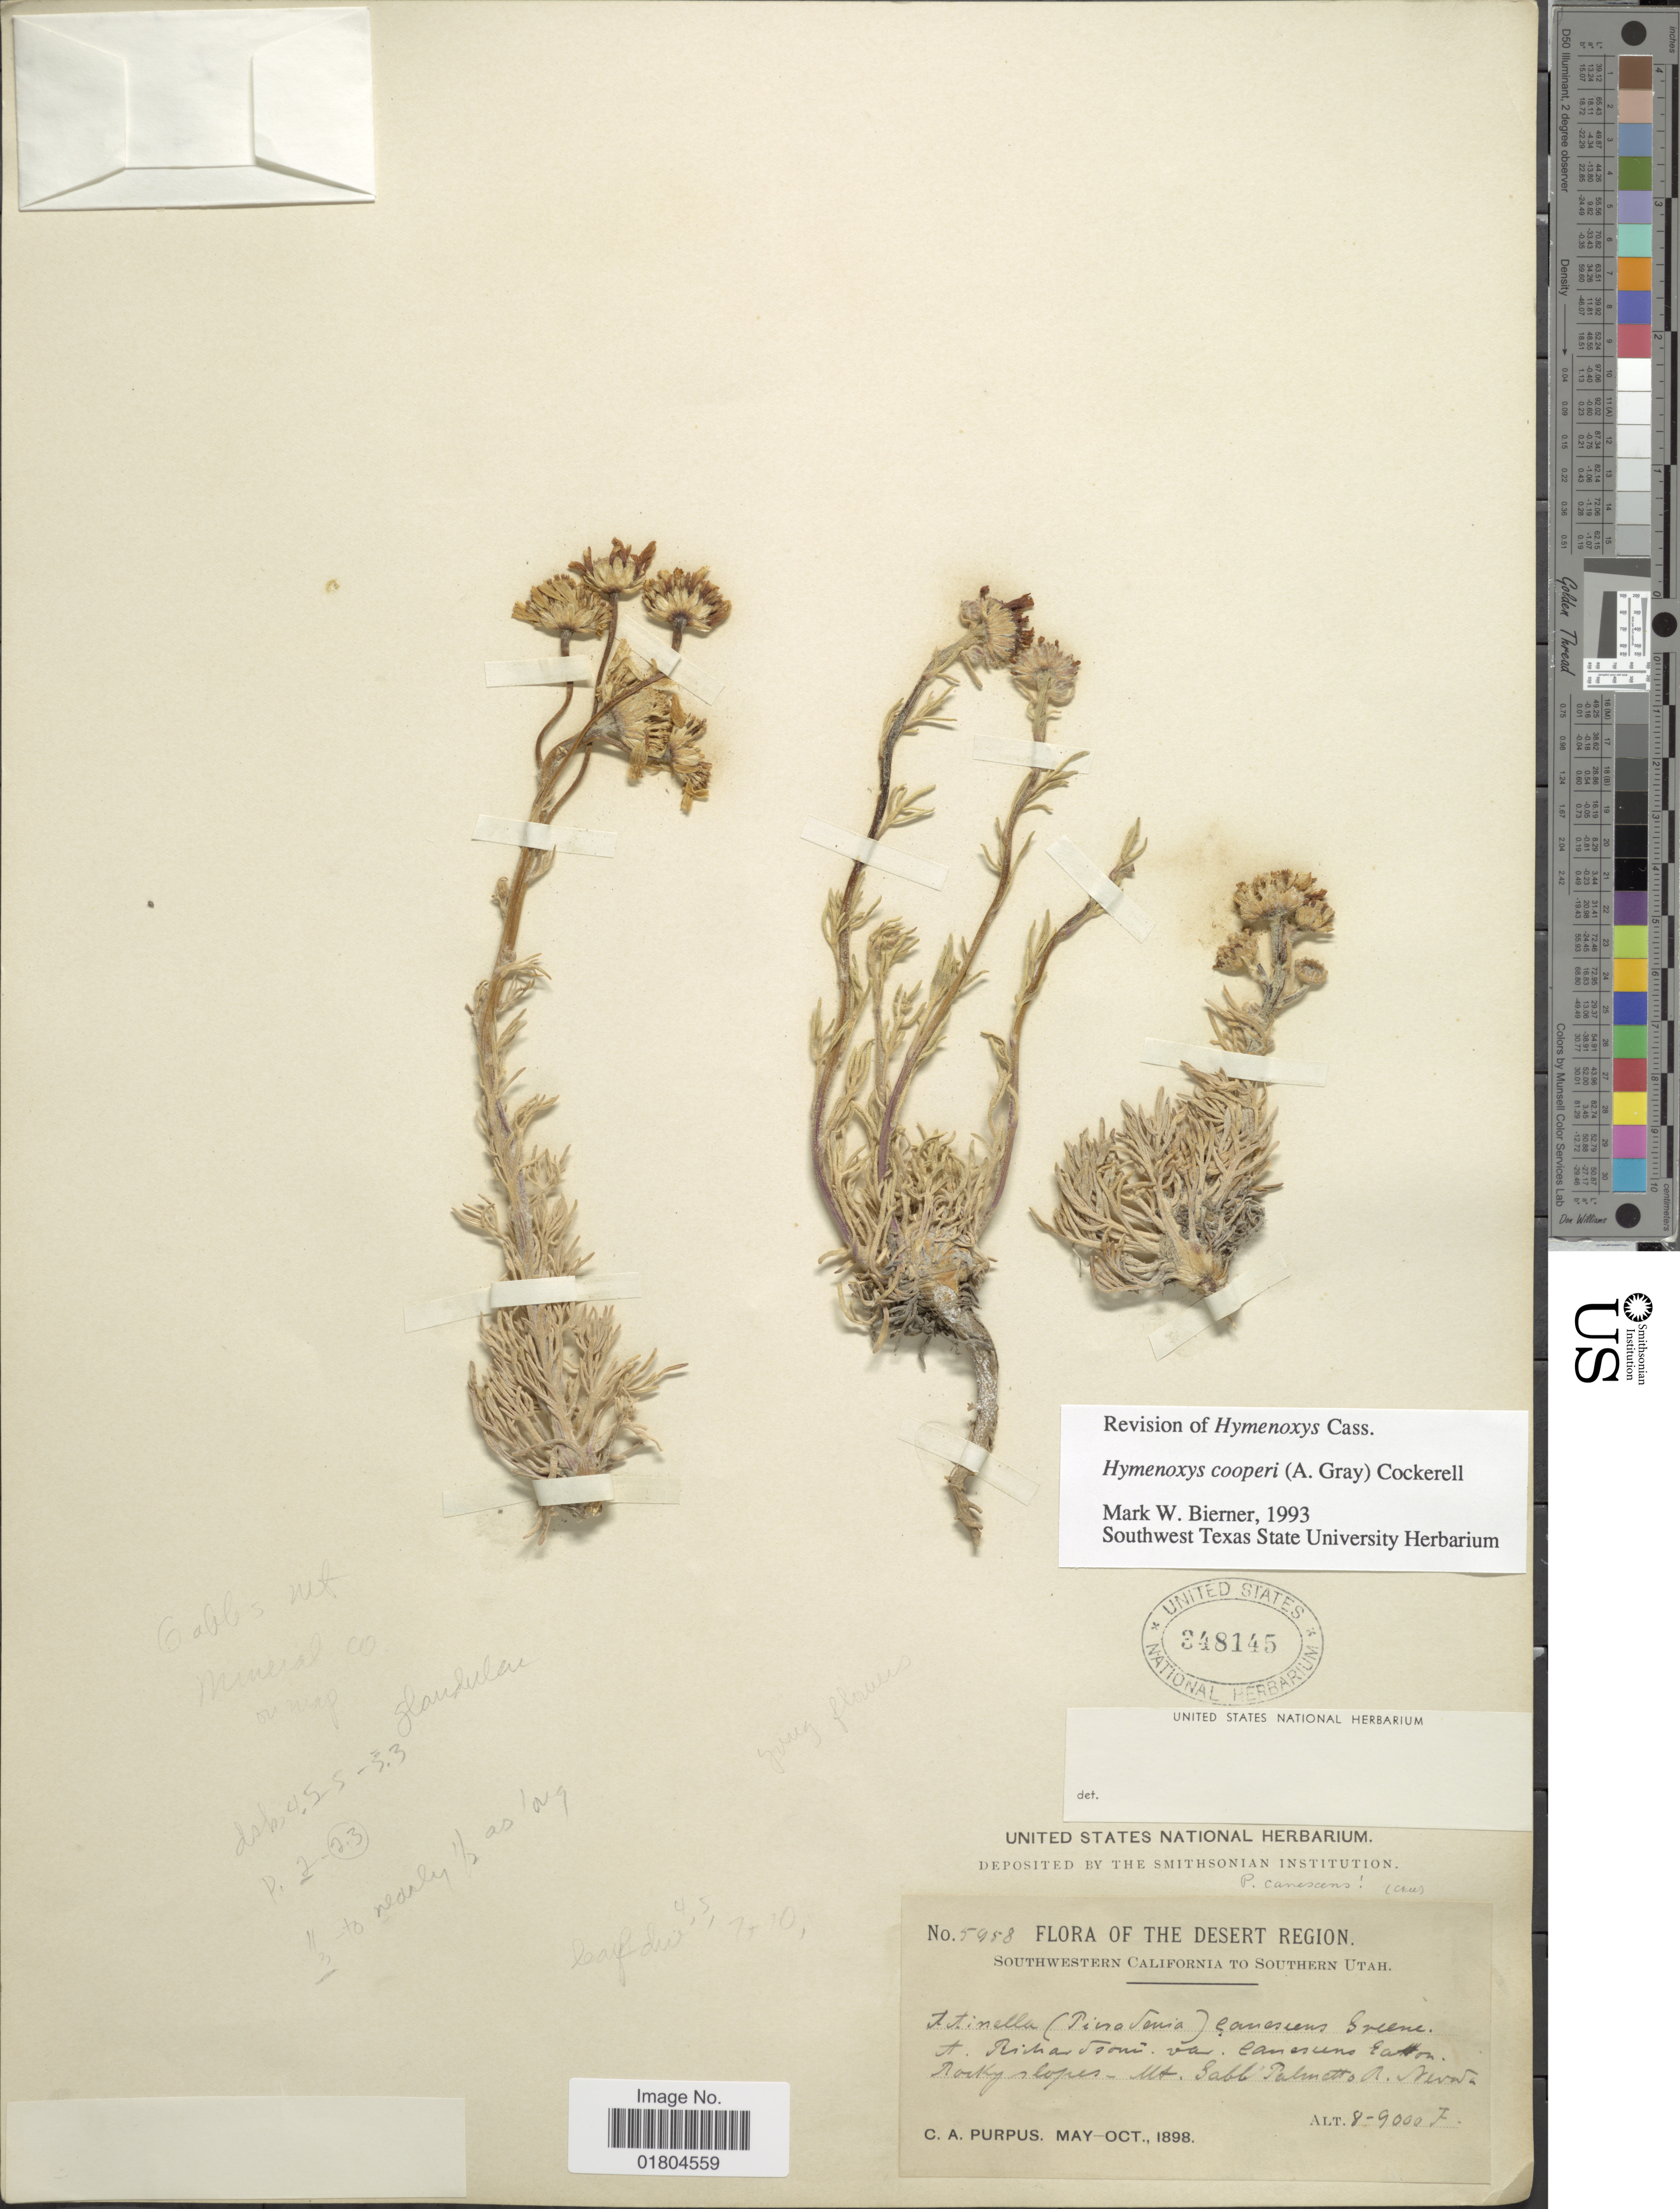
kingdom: Plantae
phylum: Tracheophyta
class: Magnoliopsida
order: Asterales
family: Asteraceae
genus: Hymenoxys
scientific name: Hymenoxys cooperi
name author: (A. Gray) Cockerell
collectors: C. A. Purpus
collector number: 5958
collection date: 1898-05/1898-10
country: United States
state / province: Nevada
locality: Desert Region. Southwestern California to Southern Utah. Mt. Sabb Palmetts R.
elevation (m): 2438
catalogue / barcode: US 348145